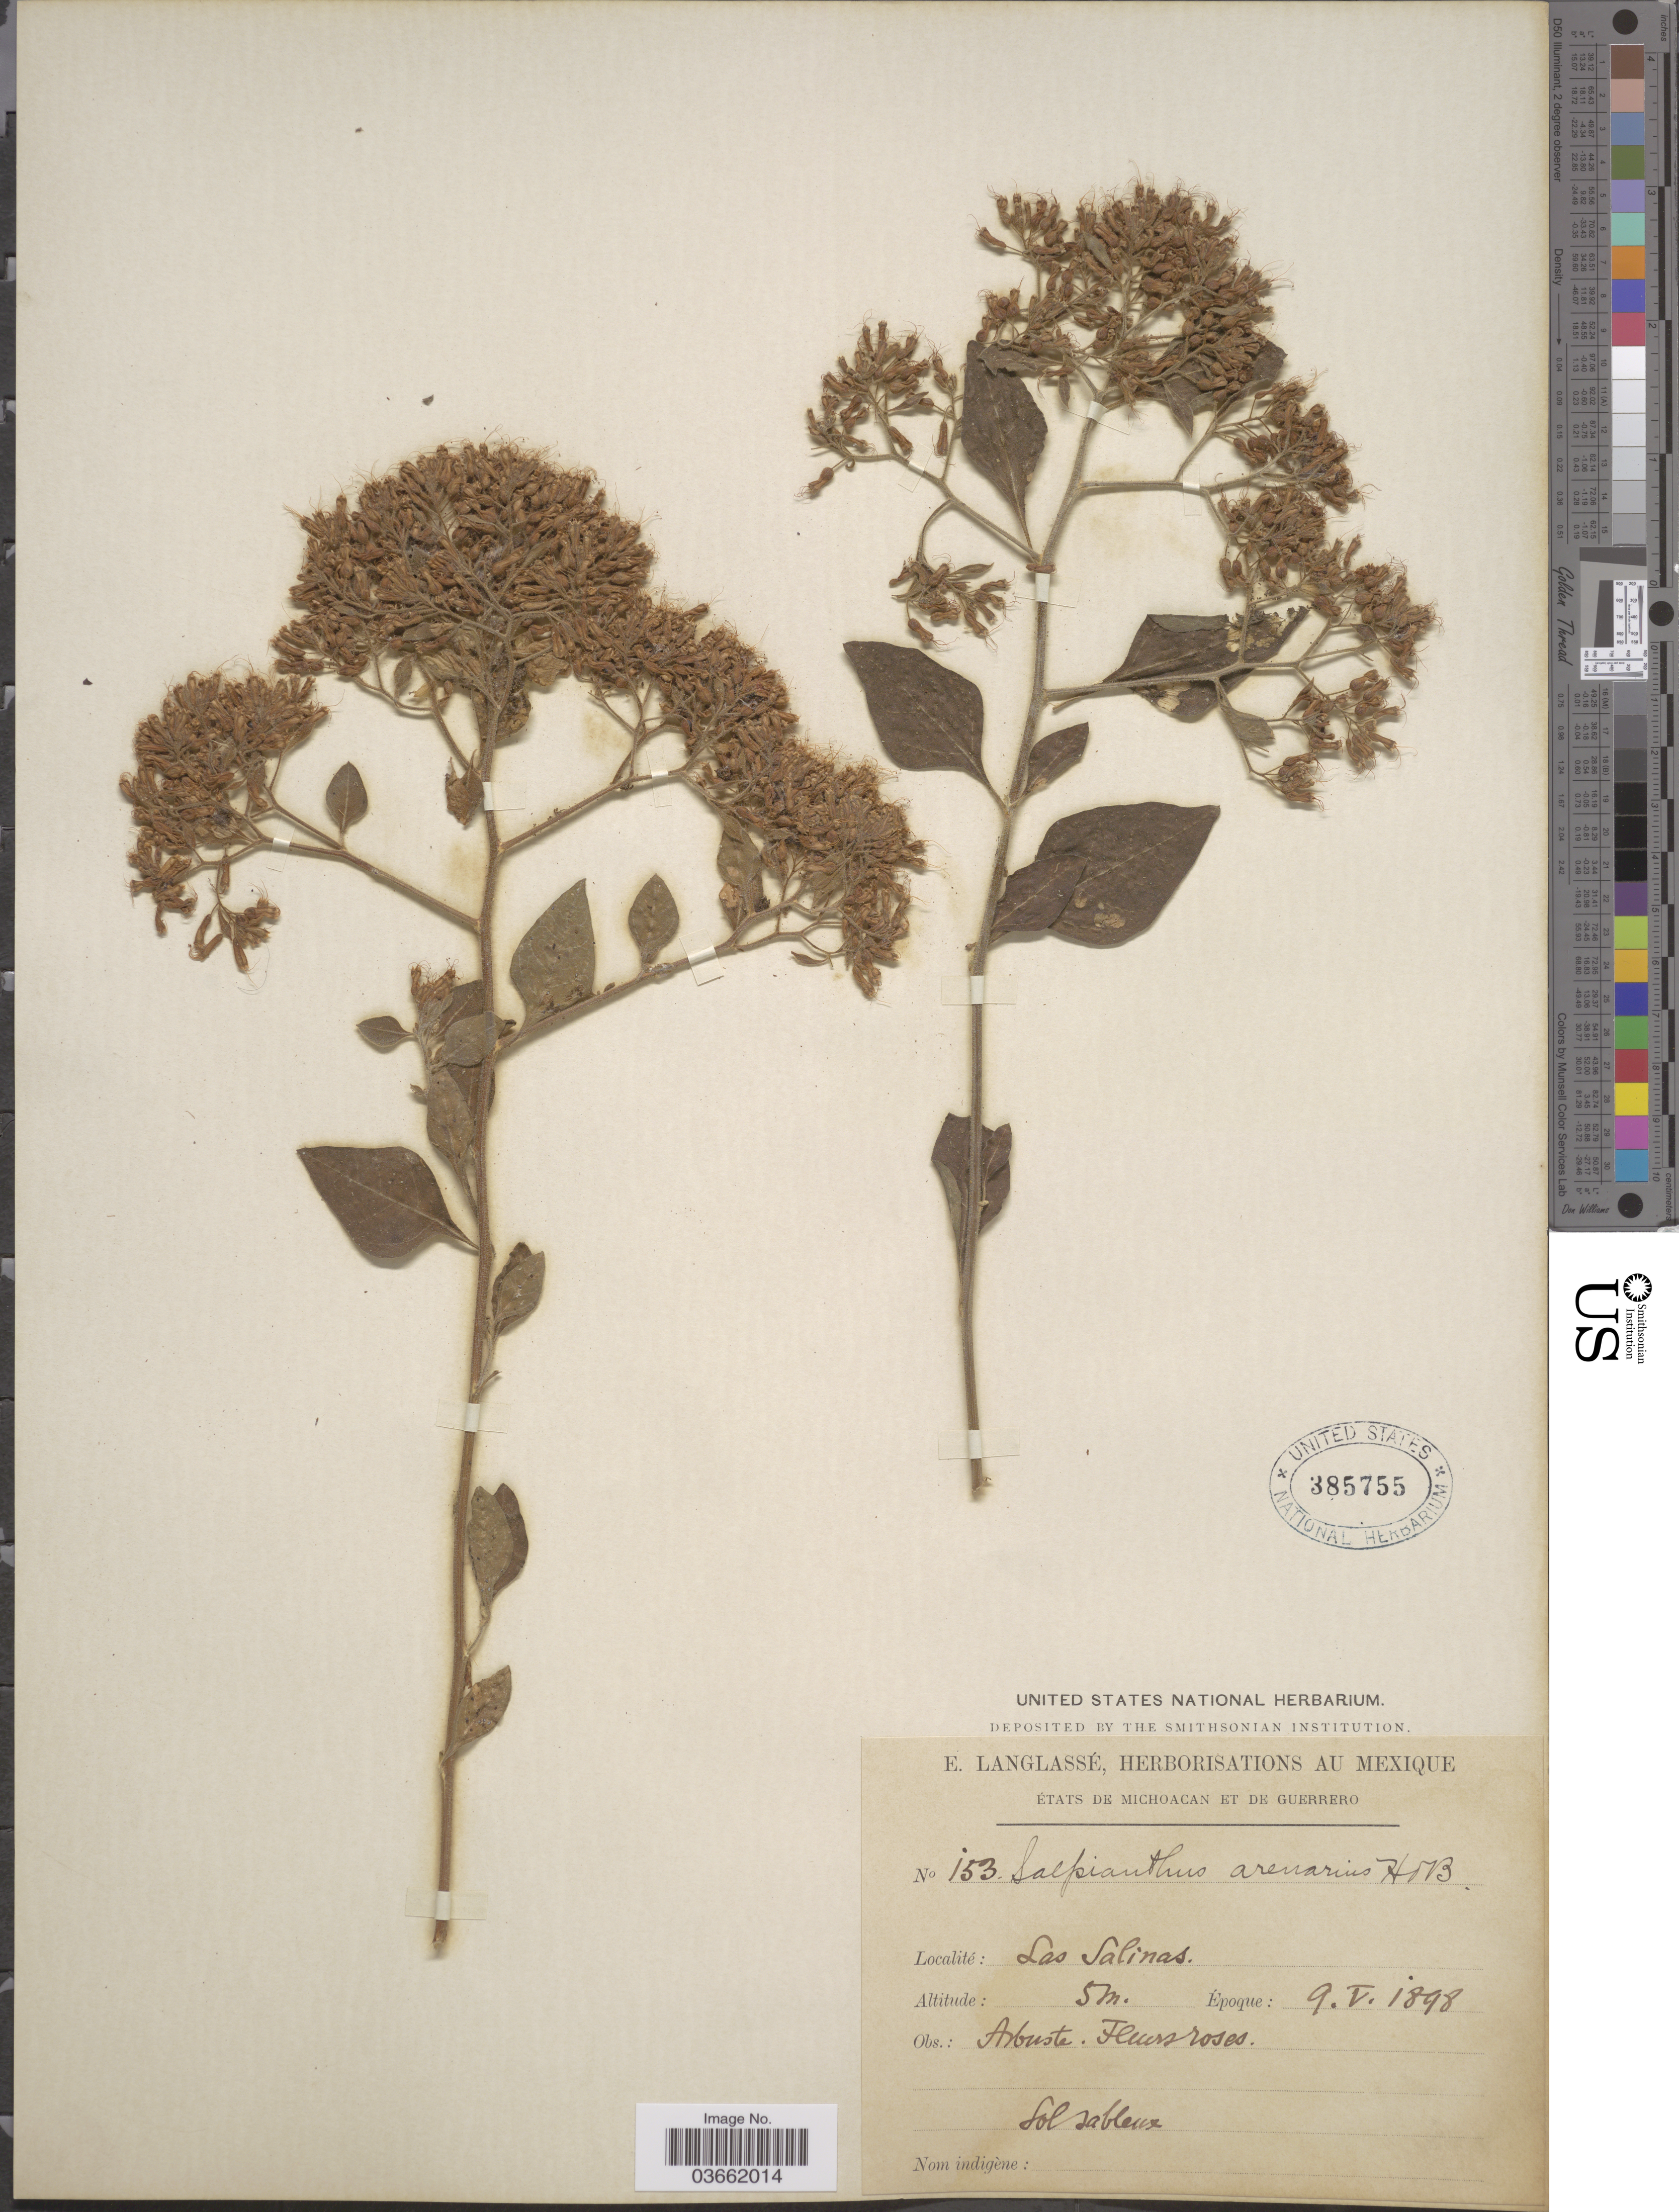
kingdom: Plantae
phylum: Tracheophyta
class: Magnoliopsida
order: Caryophyllales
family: Nyctaginaceae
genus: Salpianthus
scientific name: Salpianthus arenarius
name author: Bonpl.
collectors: E. Langlassé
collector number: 153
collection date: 1898-05-09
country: Mexico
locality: États de Michoacan et de Guerrero. Las Salinas.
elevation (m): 5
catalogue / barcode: US 385755